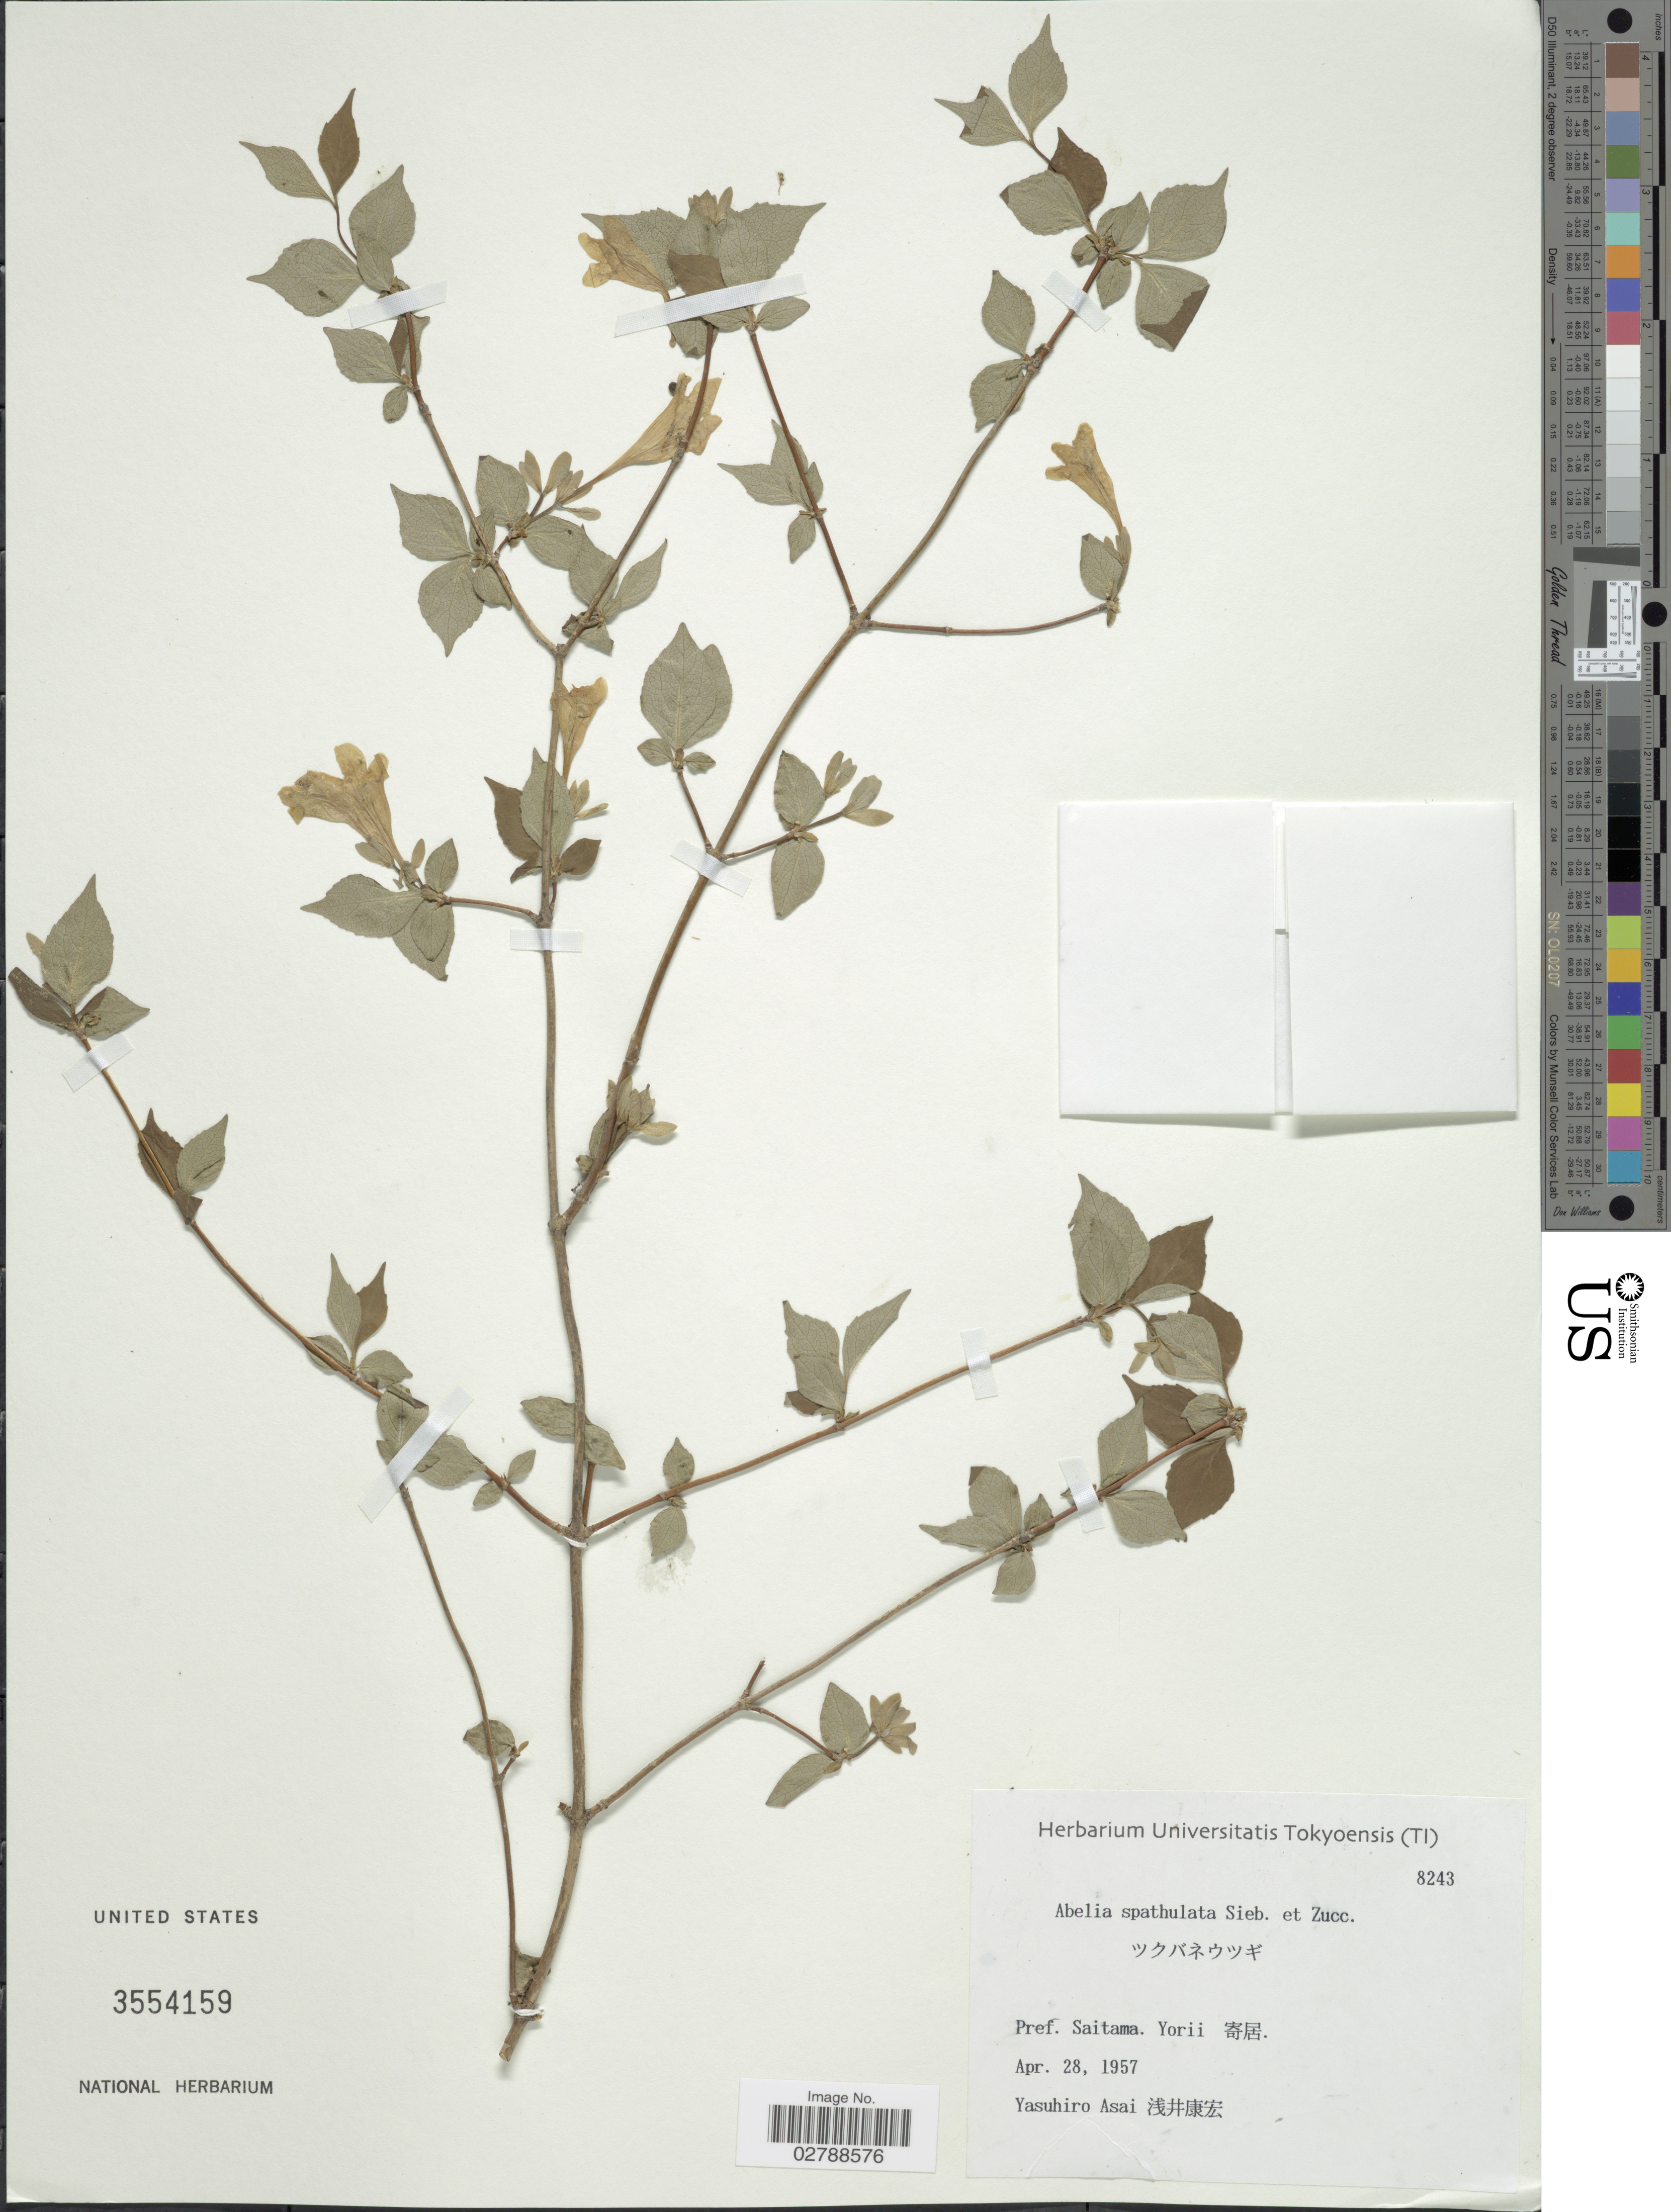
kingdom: Plantae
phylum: Tracheophyta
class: Magnoliopsida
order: Dipsacales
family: Caprifoliaceae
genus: Abelia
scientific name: Abelia spathulata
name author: Siebold & Zucc.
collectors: Y. Asai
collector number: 8243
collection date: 1957-04-28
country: Japan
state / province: Saitama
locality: Pref. Saitama. Yorii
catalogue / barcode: US 3554159